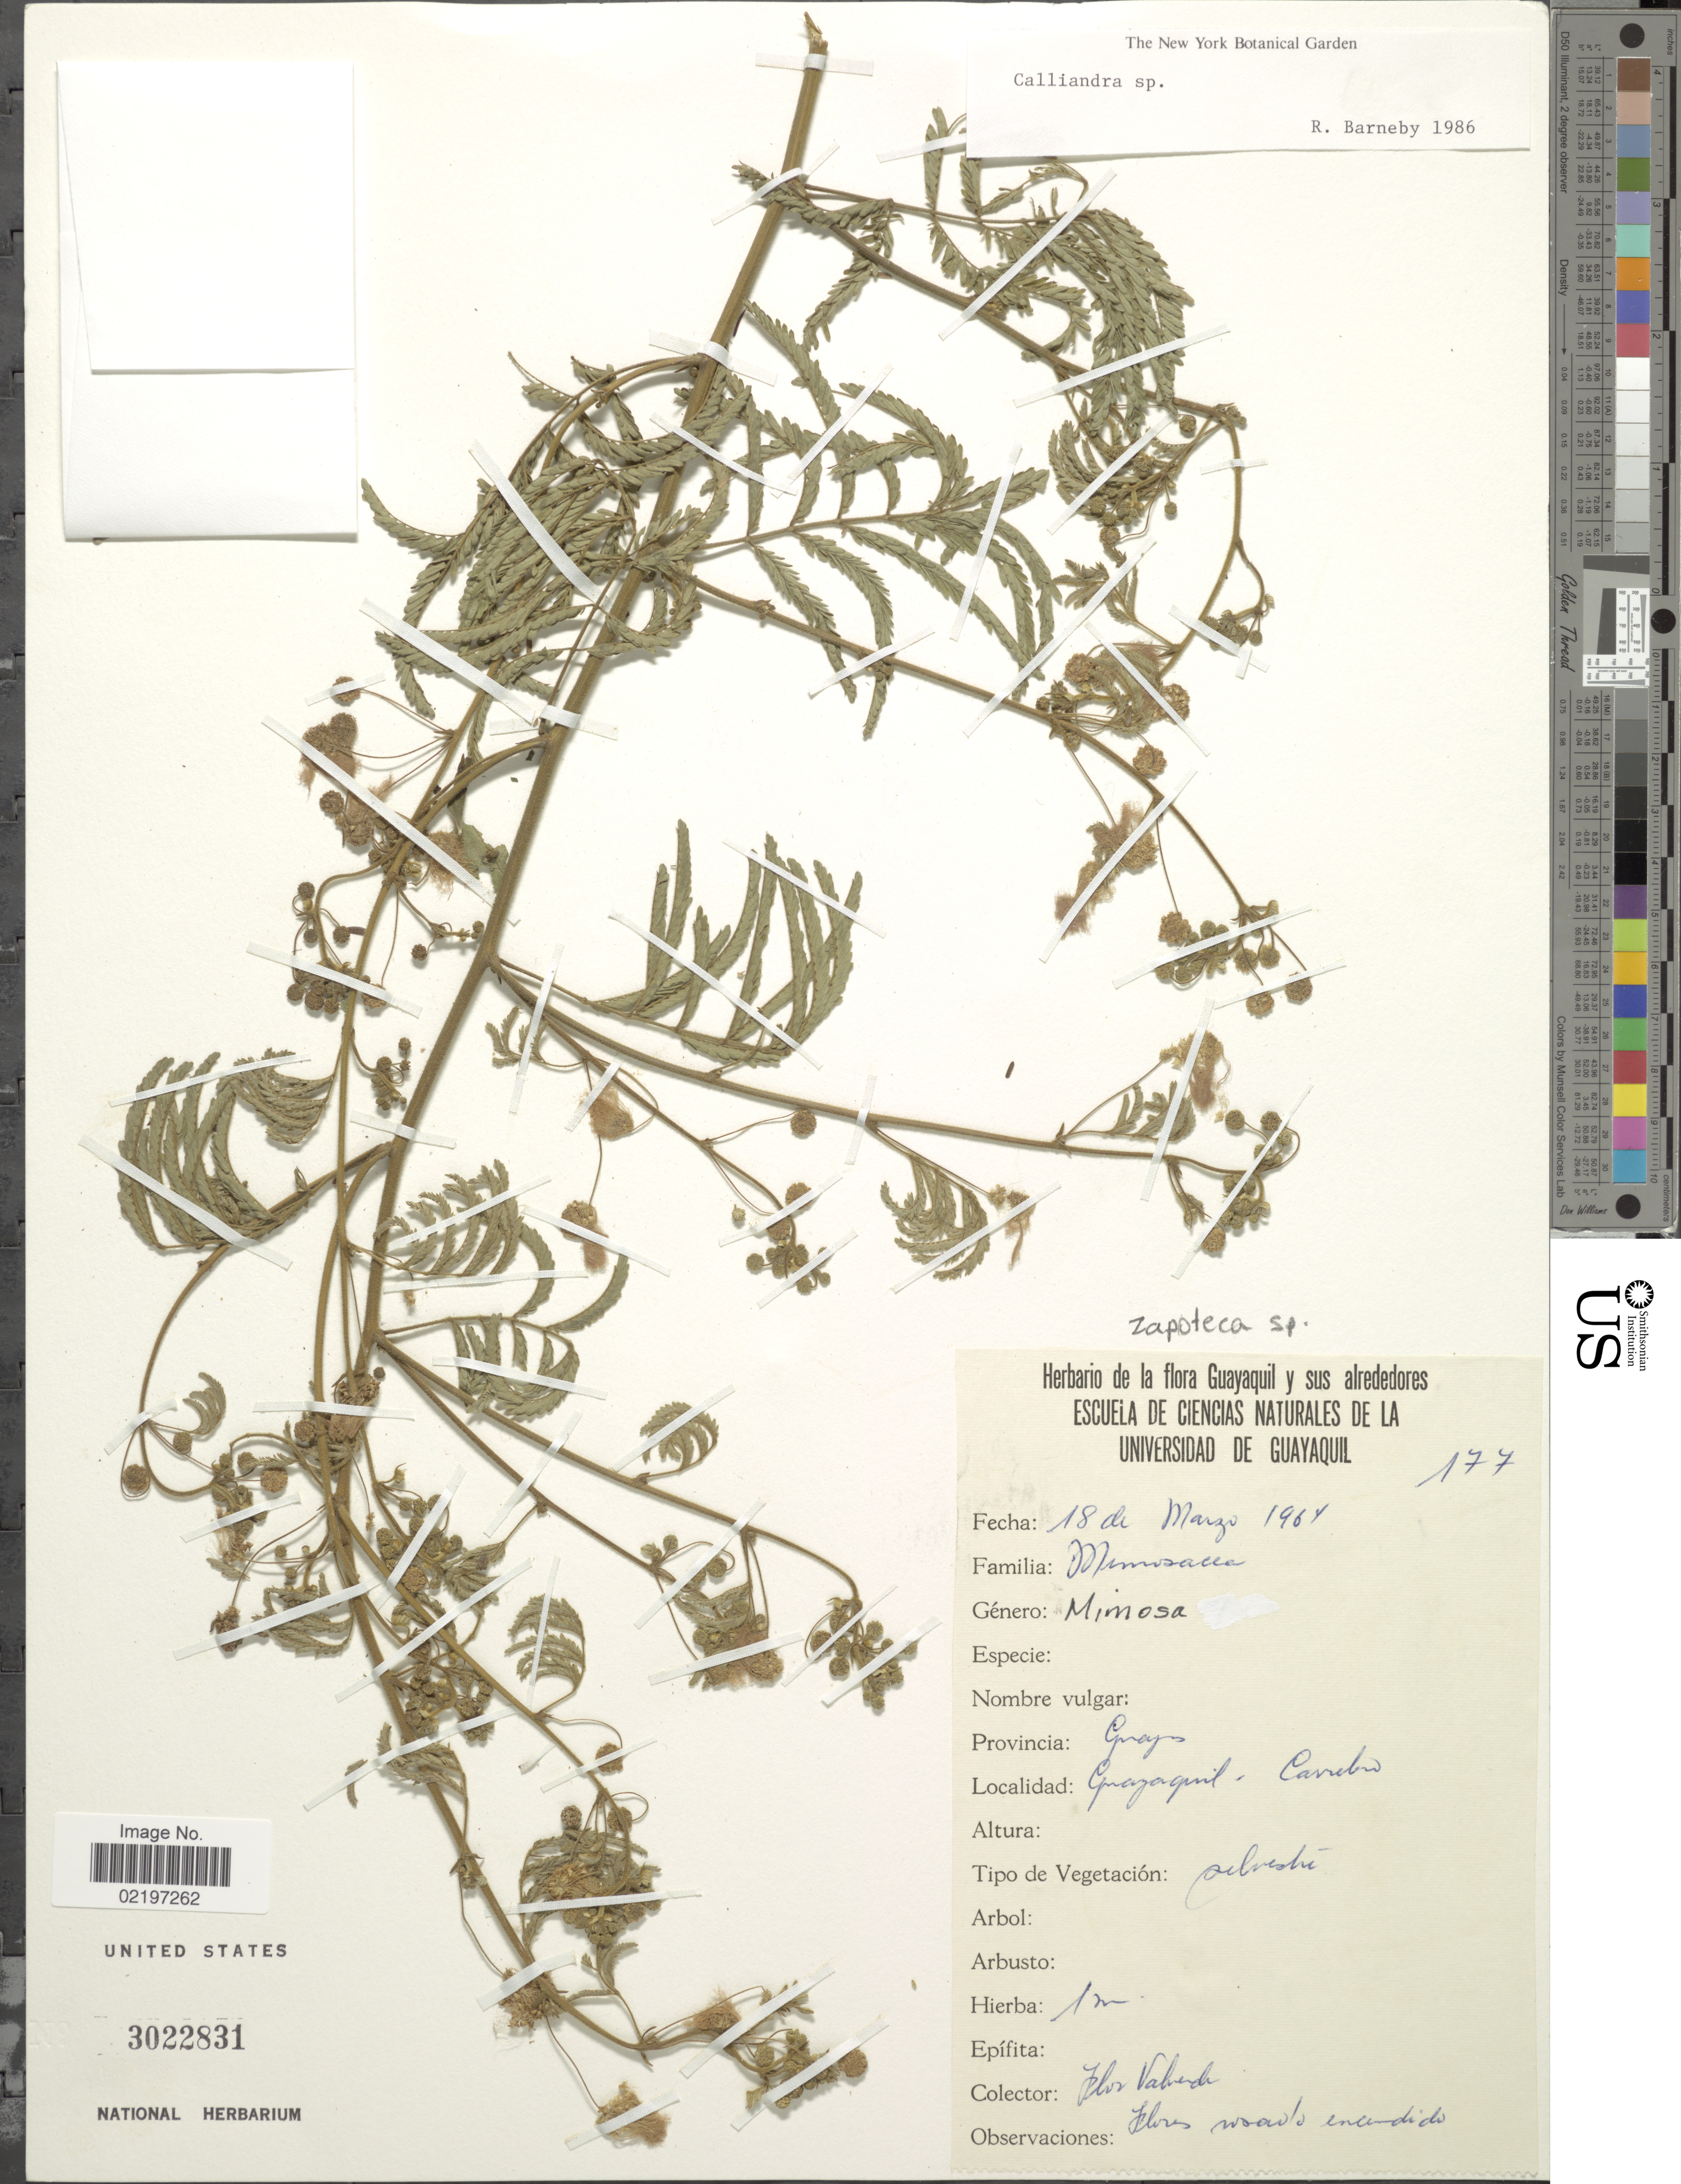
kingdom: Plantae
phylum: Tracheophyta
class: Magnoliopsida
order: Fabales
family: Fabaceae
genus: Zapoteca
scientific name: Zapoteca sp.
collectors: F. M. Valverde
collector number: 177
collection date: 1967-05-18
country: Ecuador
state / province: Guayas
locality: Guayas, Guayaquil, Carretero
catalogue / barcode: US 3022831